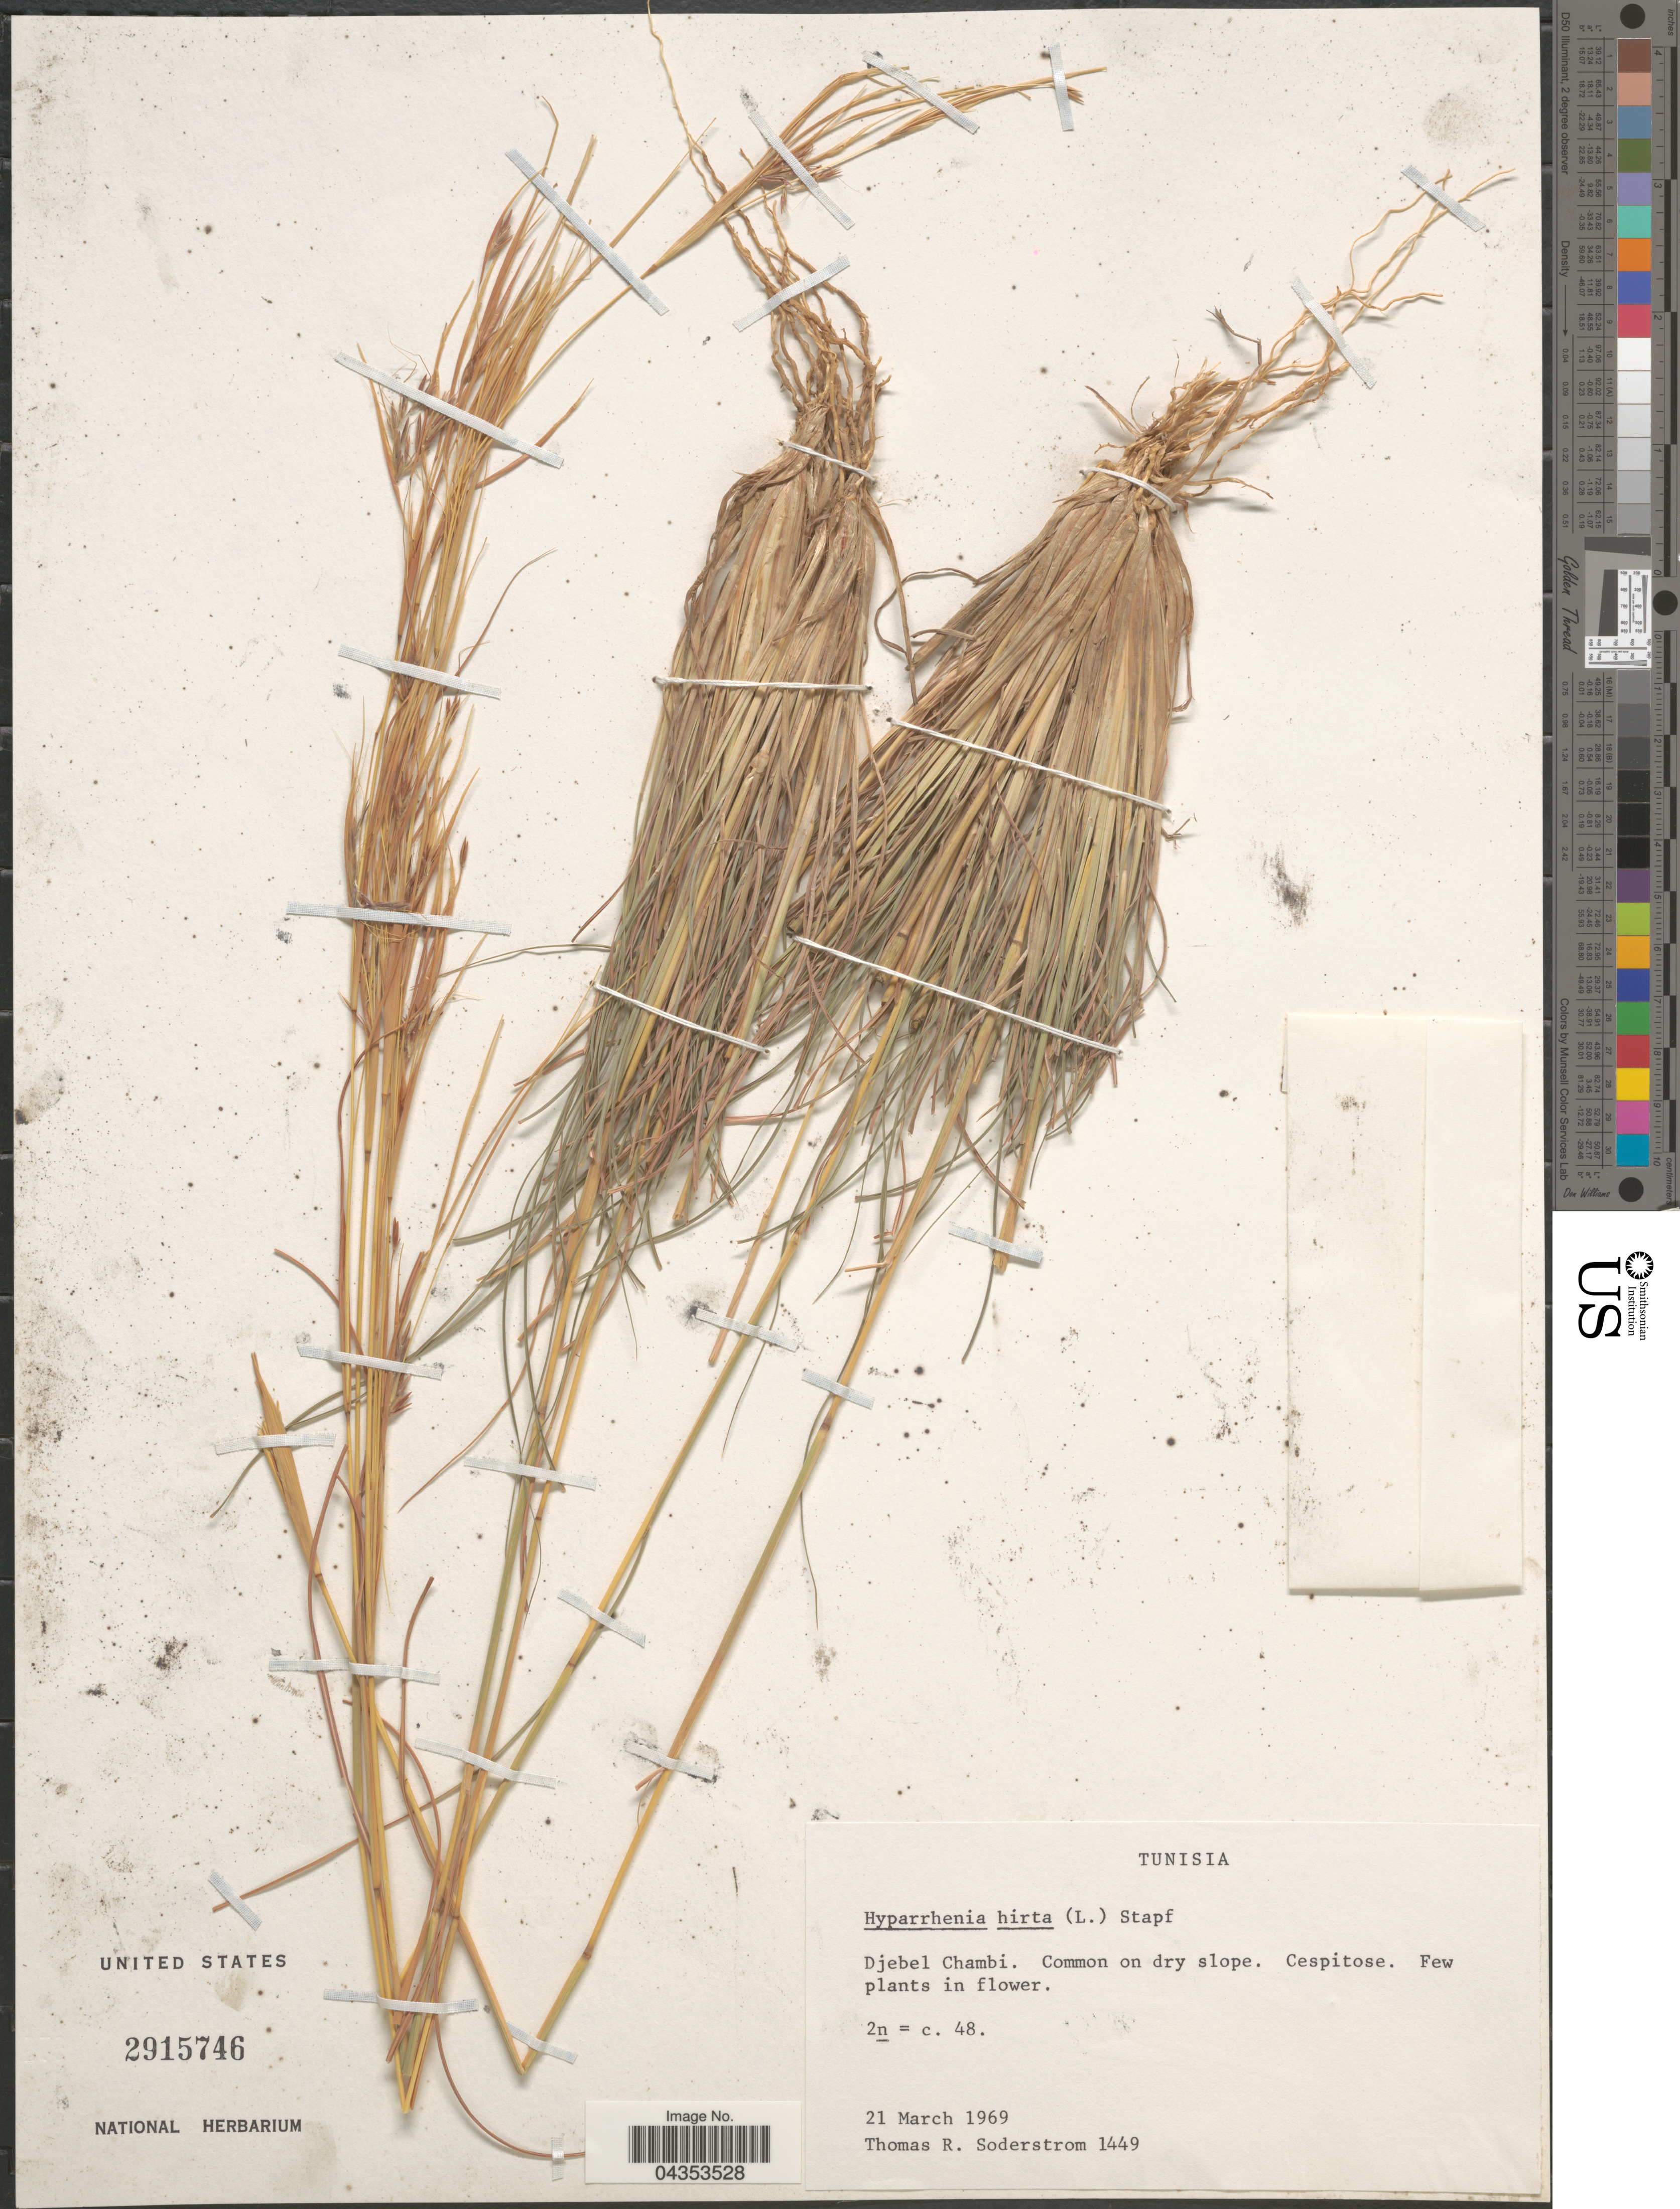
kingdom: Plantae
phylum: Tracheophyta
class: Liliopsida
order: Poales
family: Poaceae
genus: Hyparrhenia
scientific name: Hyparrhenia hirta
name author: (L.) Stapf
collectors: T. R. Soderstrom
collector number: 1449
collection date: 1969-03-21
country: Tunisia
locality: Djebel Chambi. Common on dry slope.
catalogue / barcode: US 2915746